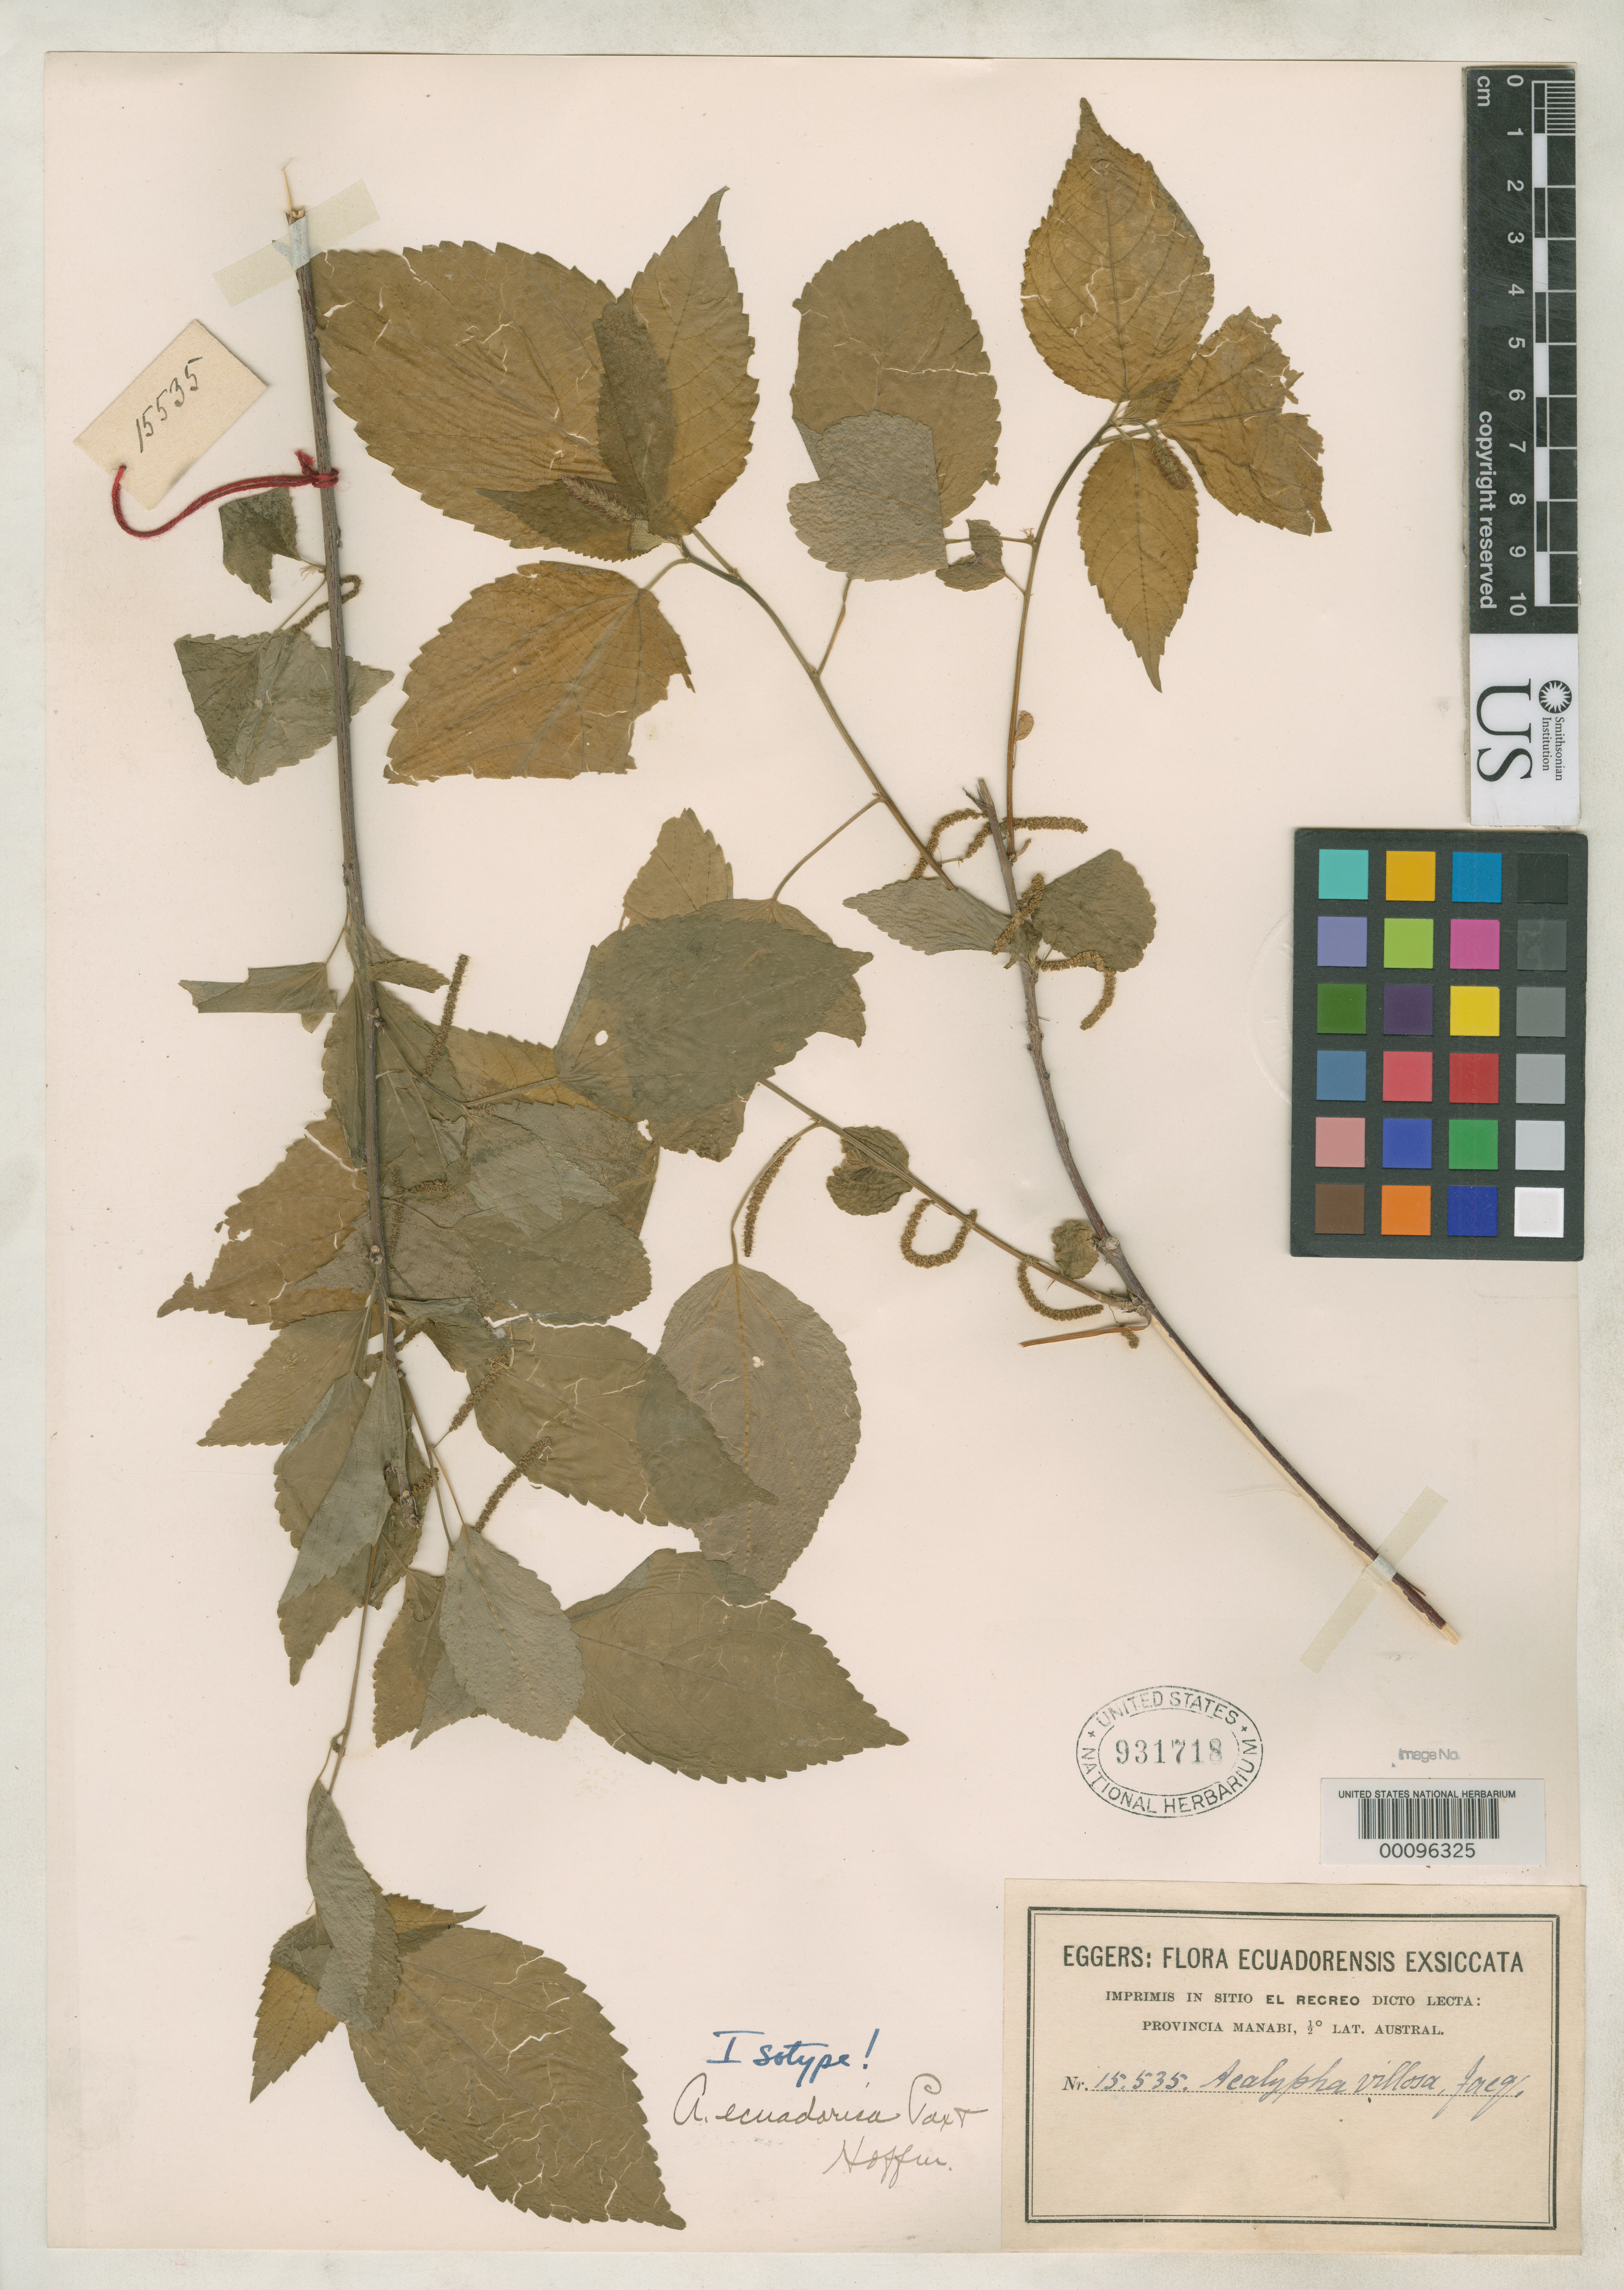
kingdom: Plantae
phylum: Tracheophyta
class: Magnoliopsida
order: Malpighiales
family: Euphorbiaceae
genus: Acalypha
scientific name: Acalypha ecuadorica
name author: Pax & K. Hoffm. in Engl.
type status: Isotype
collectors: H. F. A. von Eggers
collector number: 15535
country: Ecuador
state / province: Manabí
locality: El Recreo.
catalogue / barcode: US 931718